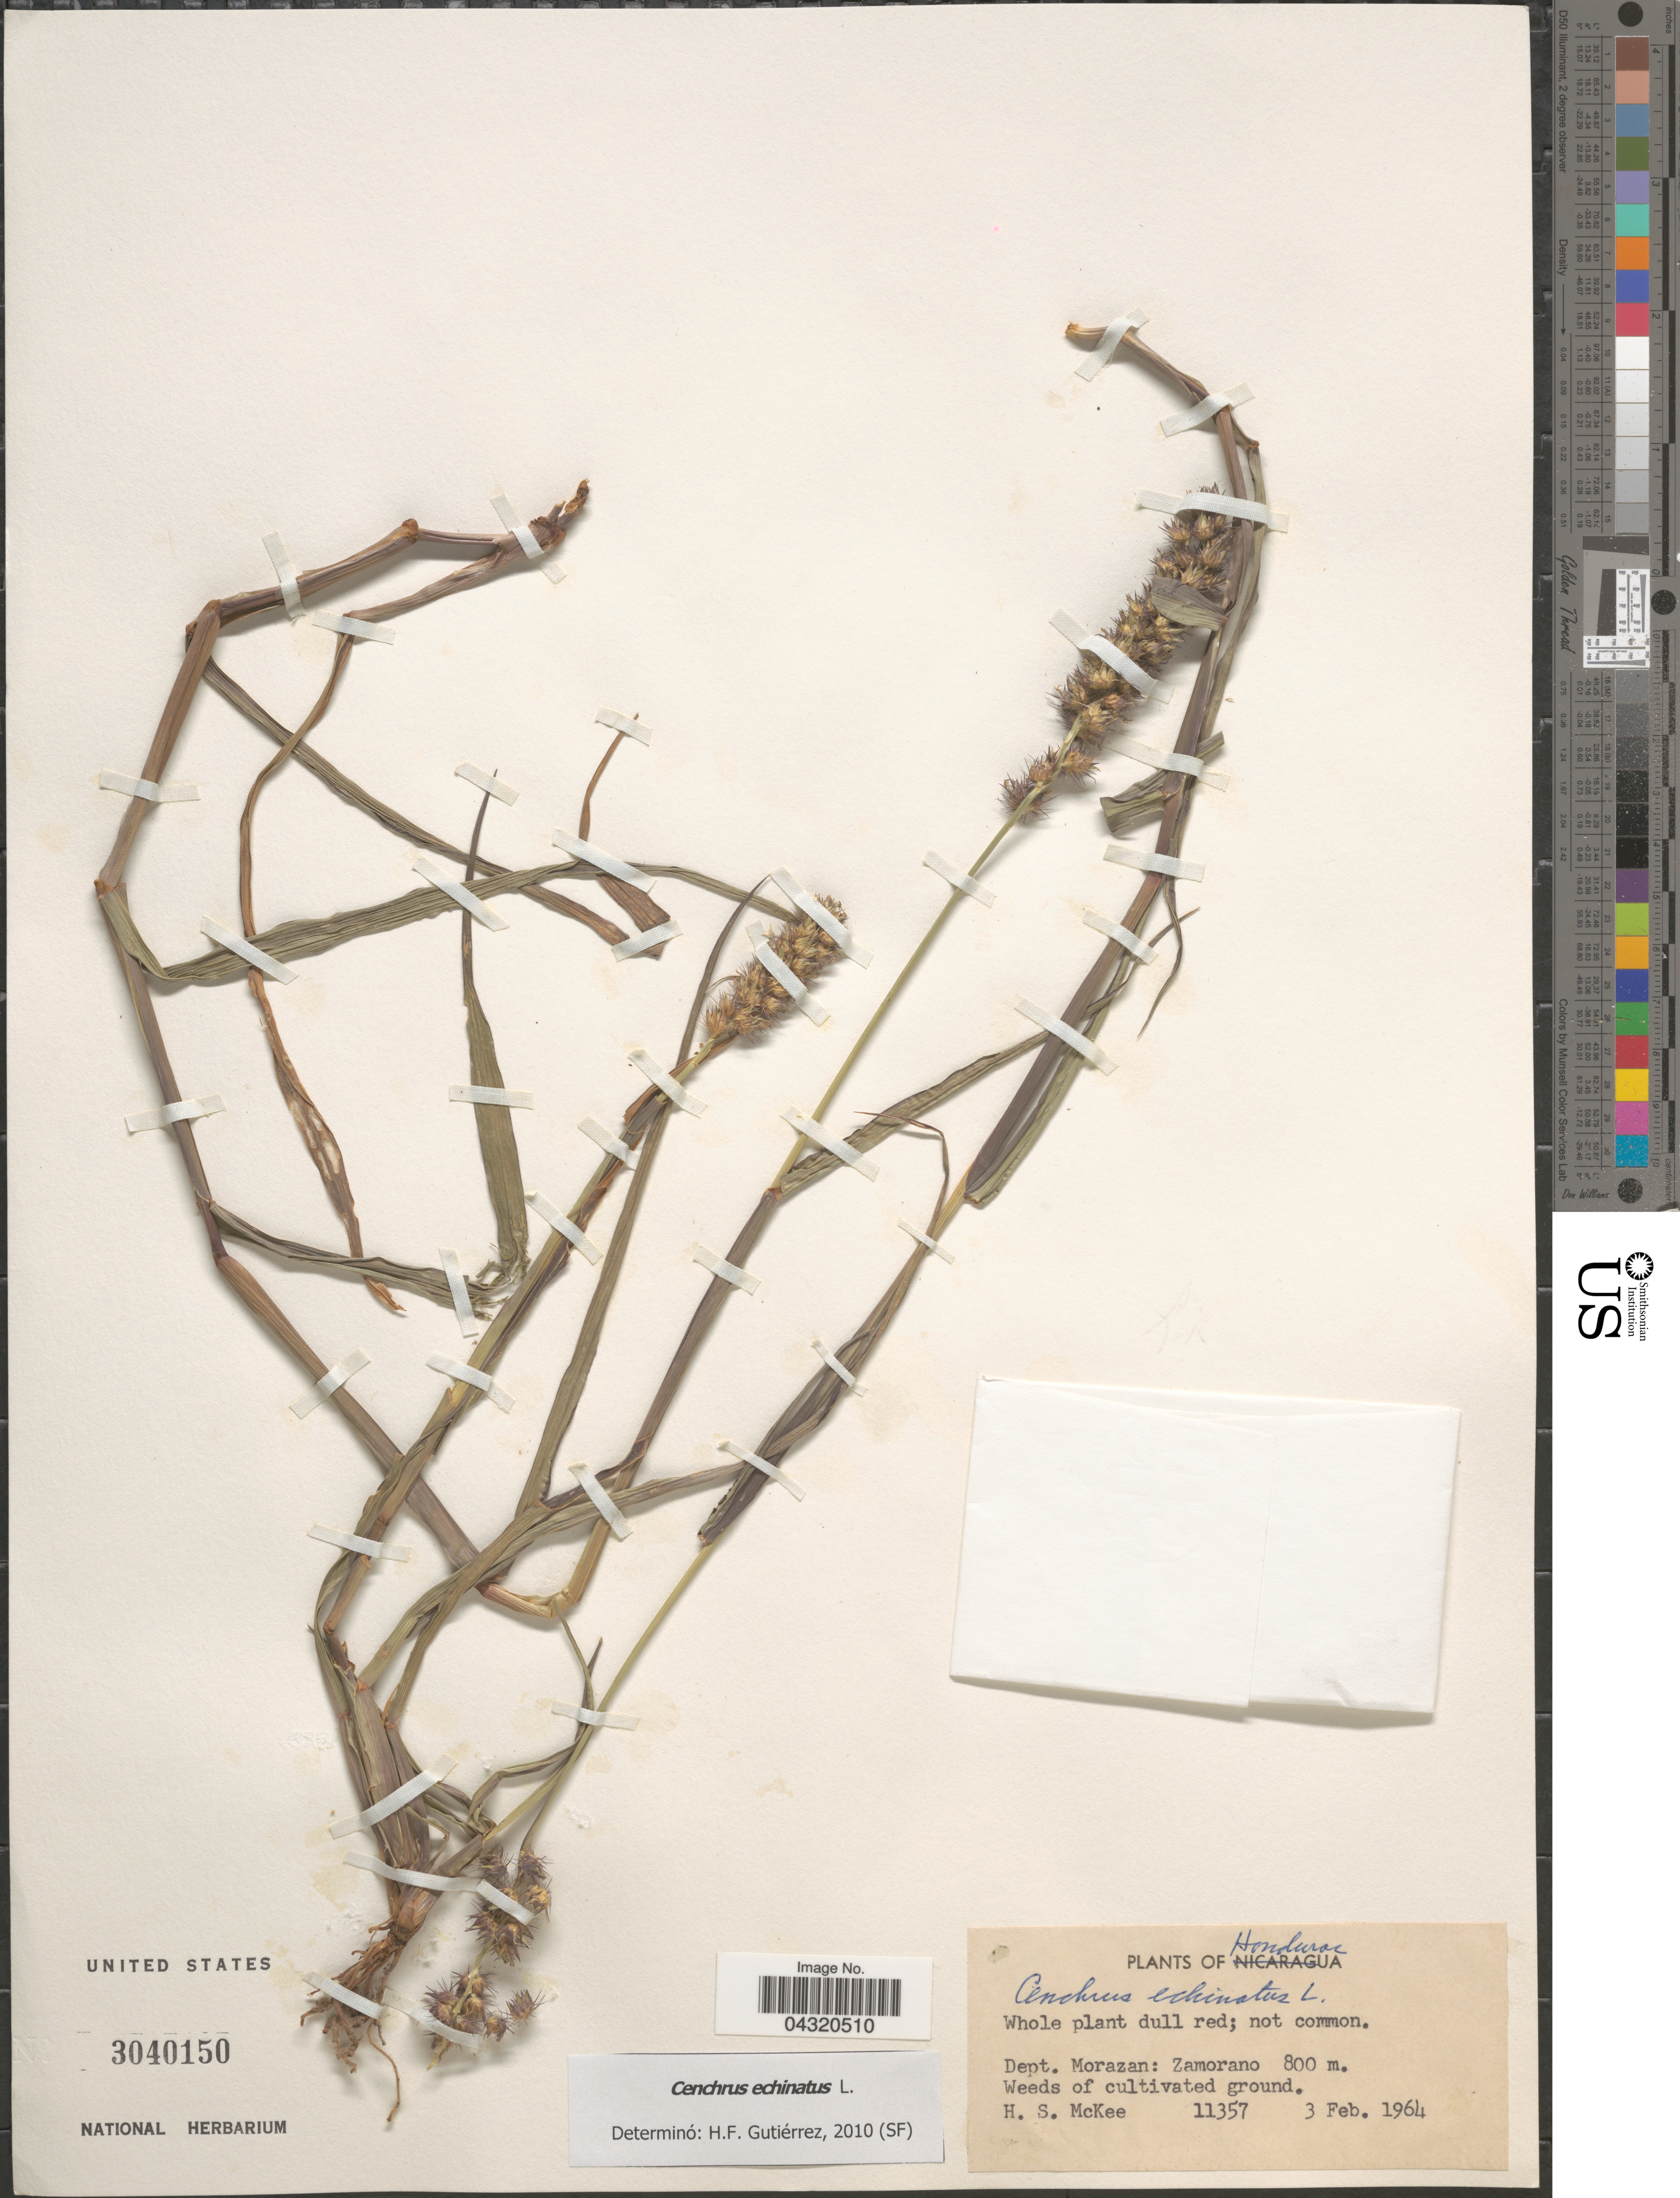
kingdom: Plantae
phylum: Tracheophyta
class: Liliopsida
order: Poales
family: Poaceae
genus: Cenchrus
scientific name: Cenchrus echinatus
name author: L.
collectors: H. S. McKee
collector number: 11357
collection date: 1964-02-03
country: Honduras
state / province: Fco. Morazán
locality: Dept. Morazan: Zamorano.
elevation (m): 800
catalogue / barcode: US 3040150